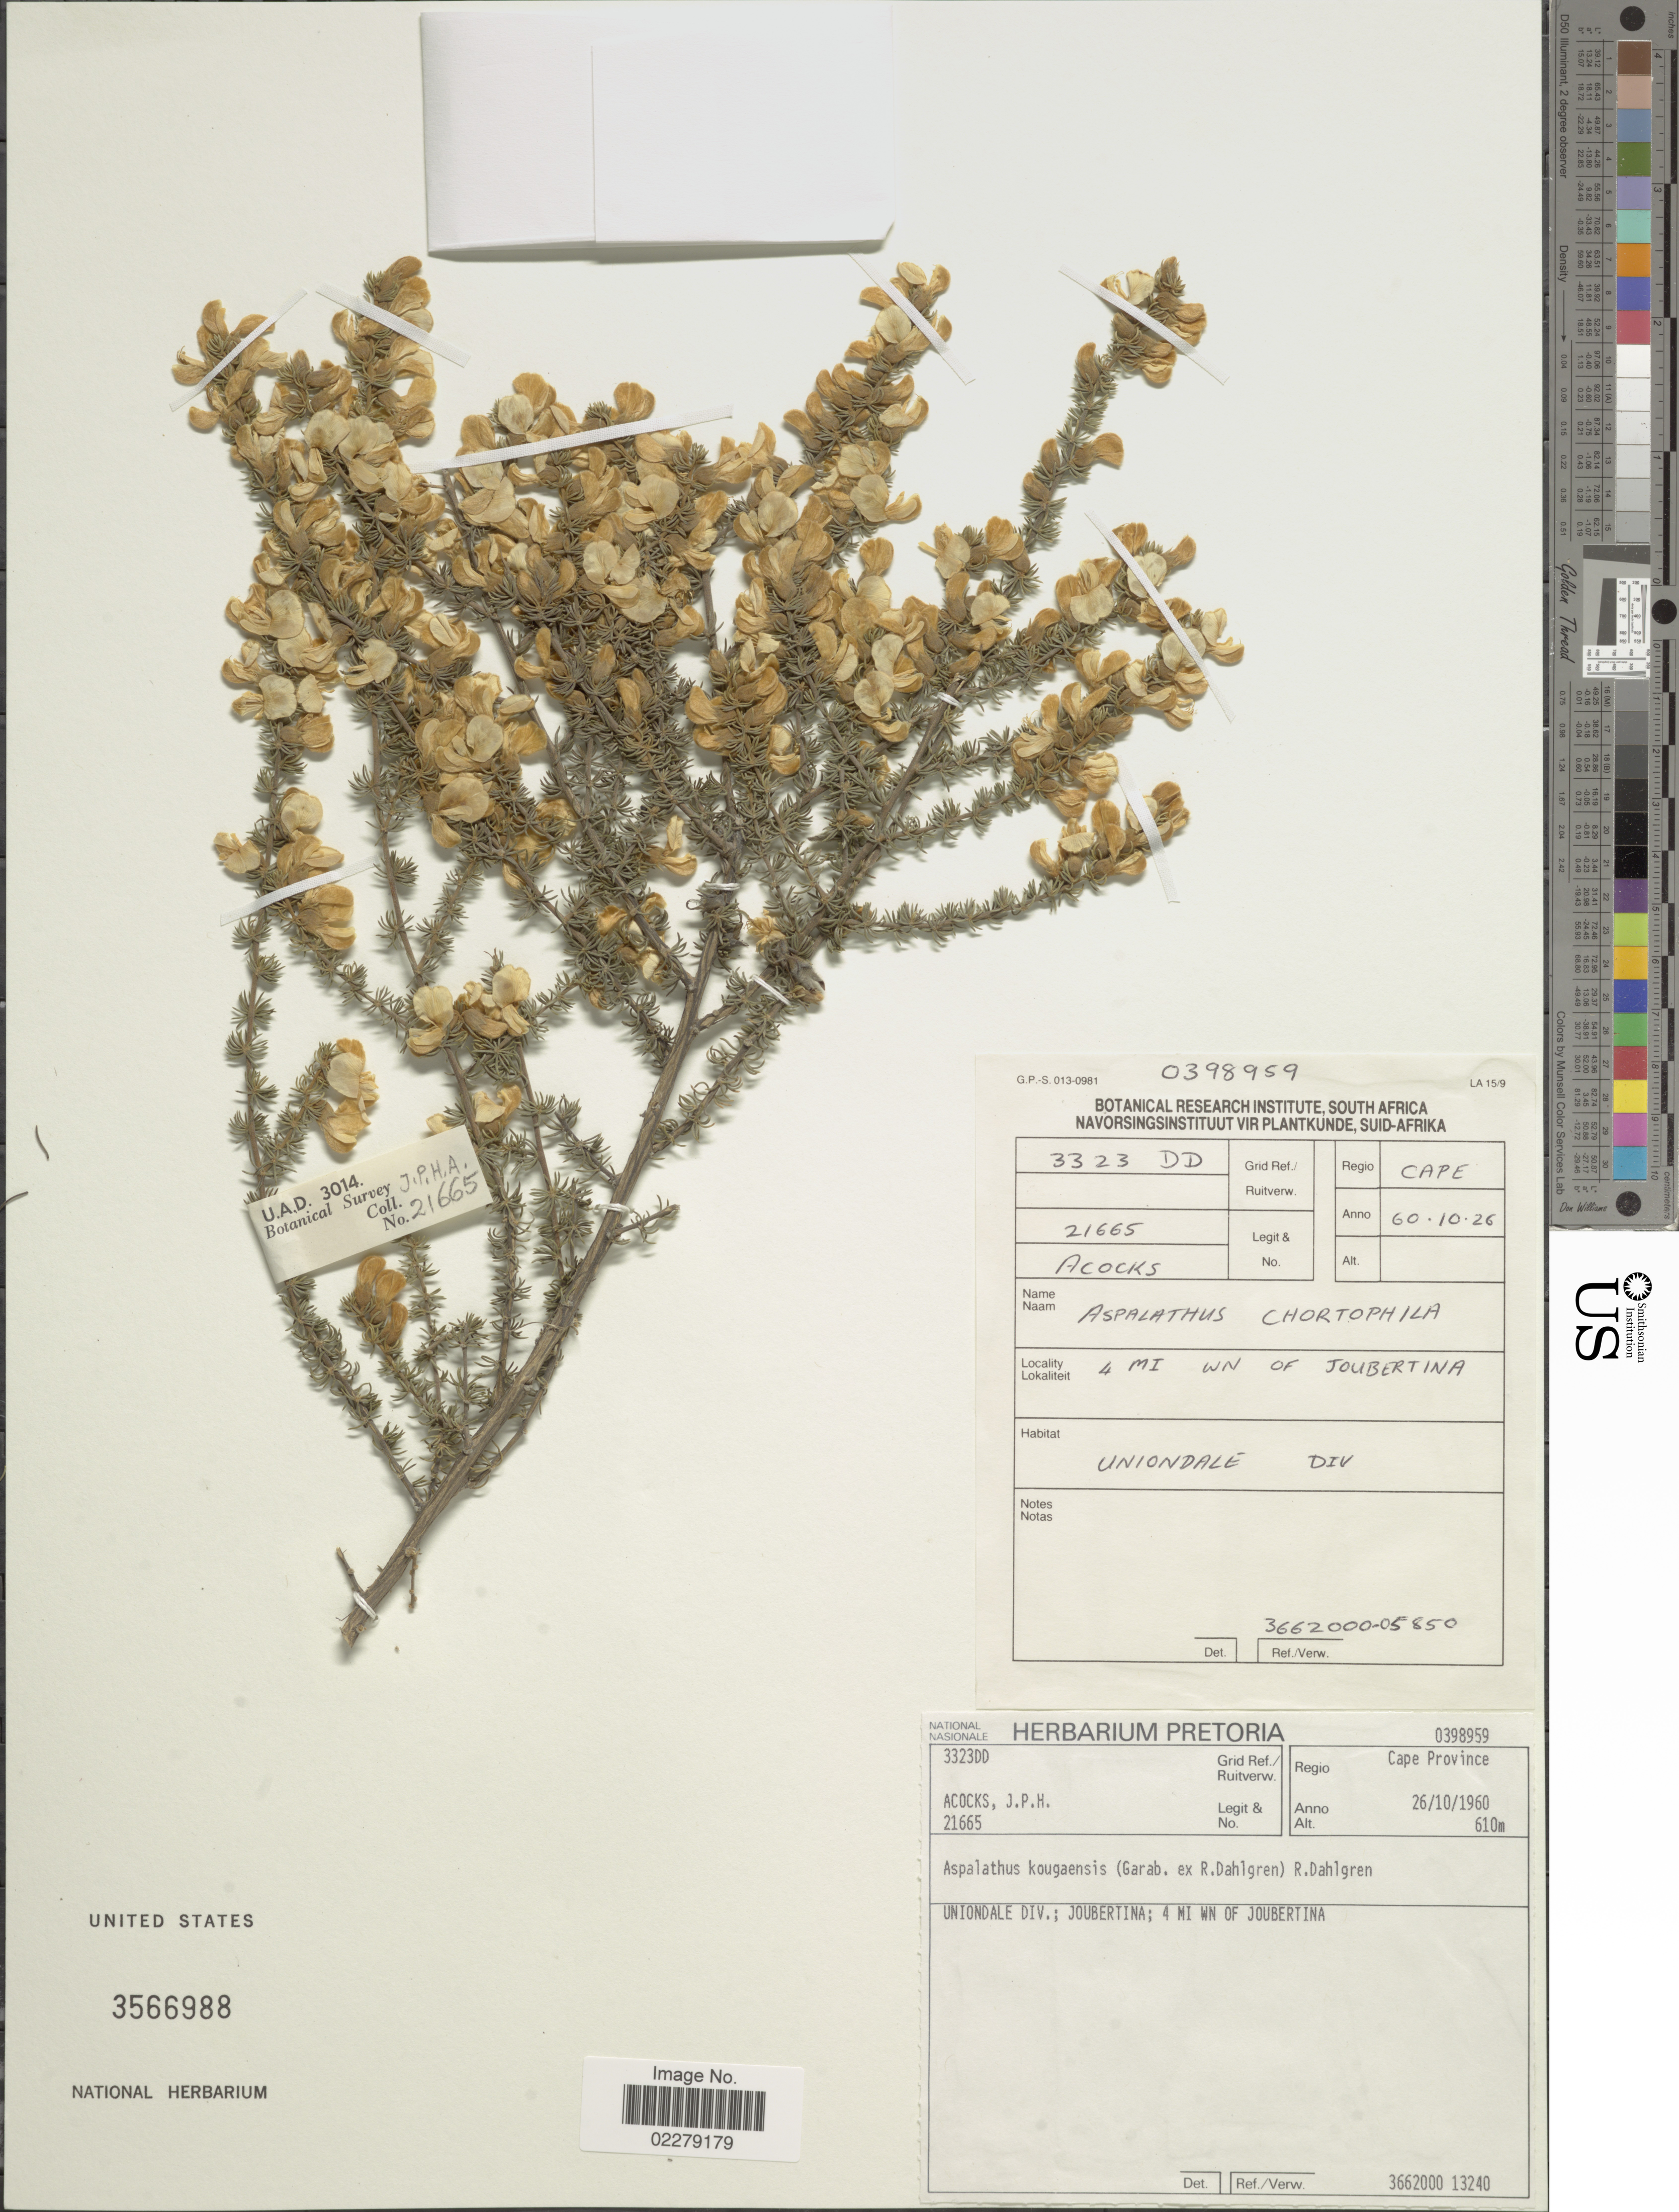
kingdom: Plantae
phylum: Tracheophyta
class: Magnoliopsida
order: Fabales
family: Fabaceae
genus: Aspalathus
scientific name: Aspalathus kougaensis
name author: (R. Dahlgren) Dahlgren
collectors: J. P. Acocks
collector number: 21665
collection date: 1960-10-26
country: South Africa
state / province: Western Cape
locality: Uniondale Div.; Joubertina; 4 mi WN of Joubertina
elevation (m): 610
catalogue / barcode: US 3566988